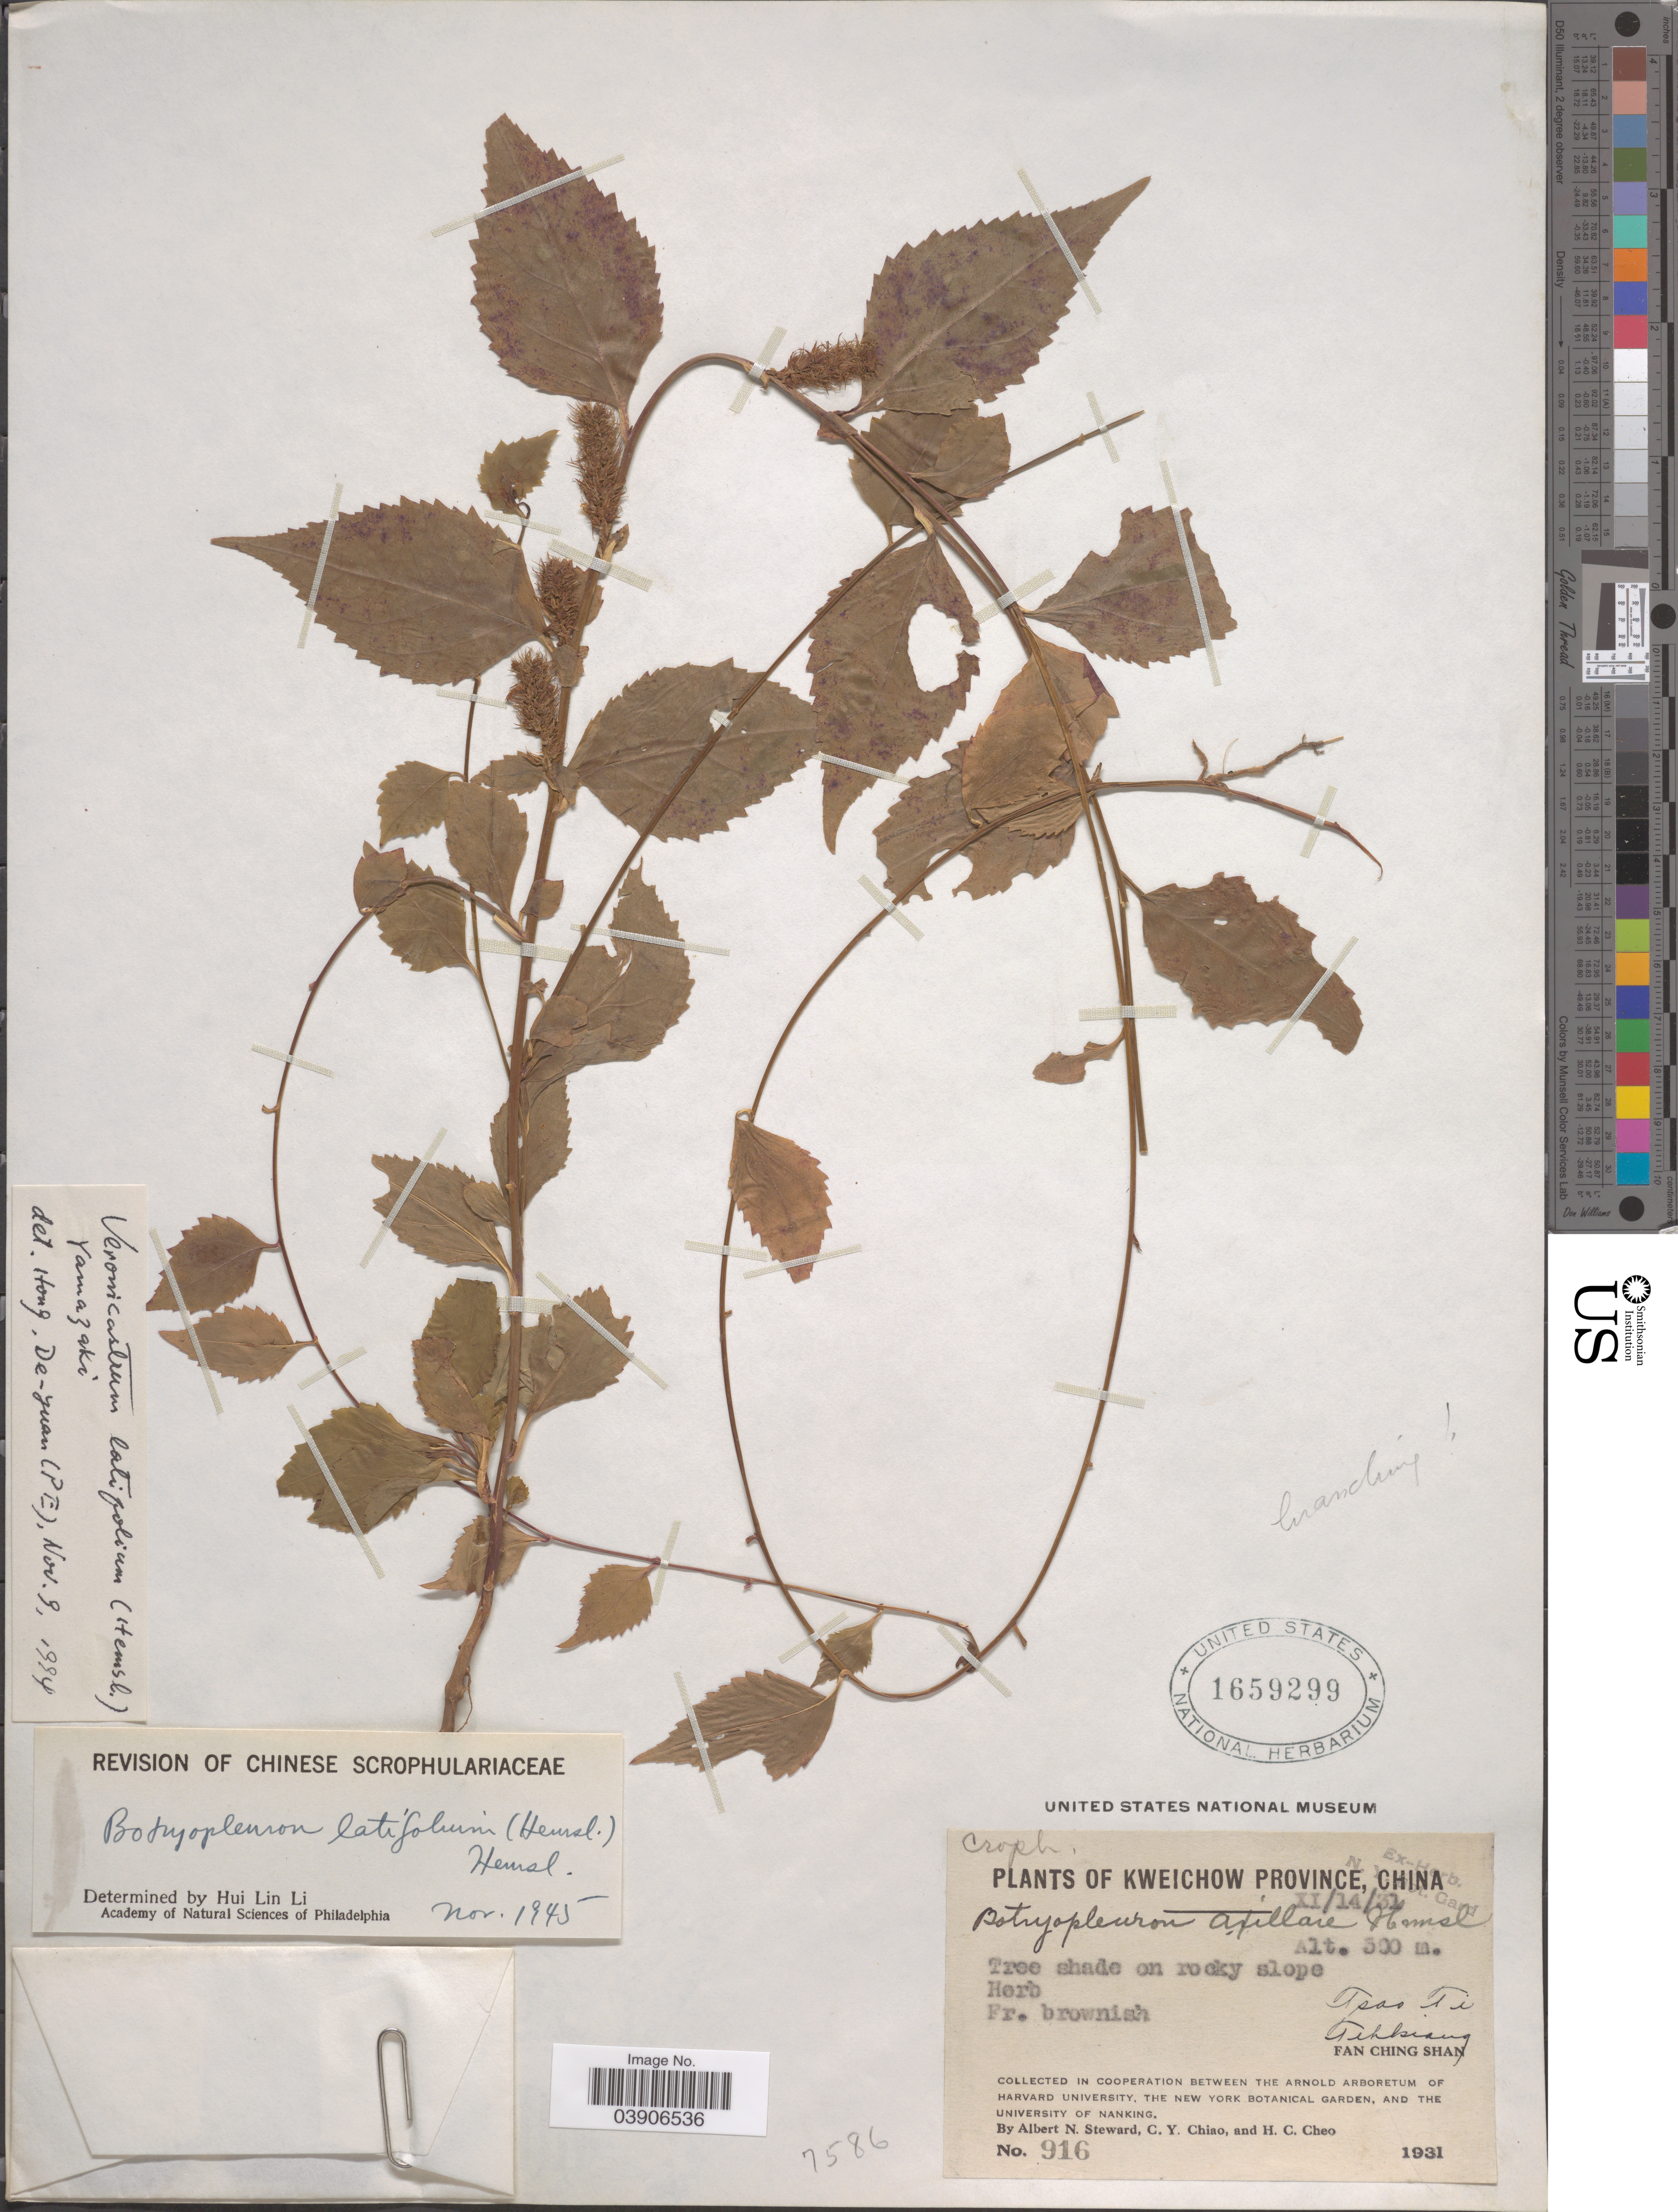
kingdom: Plantae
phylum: Tracheophyta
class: Magnoliopsida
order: Lamiales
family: Plantaginaceae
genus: Botryopleuron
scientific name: Botryopleuron latifolium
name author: (Hemsl.) Hemsl.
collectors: A. N. Steward, C. Y. Chiao & H. Cheo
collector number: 916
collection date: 1931-11-14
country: China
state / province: Guizhou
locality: Kweichow Province. Tsao Ti Tehkiang. Fan Ching Shan.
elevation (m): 500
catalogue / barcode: US 1659299